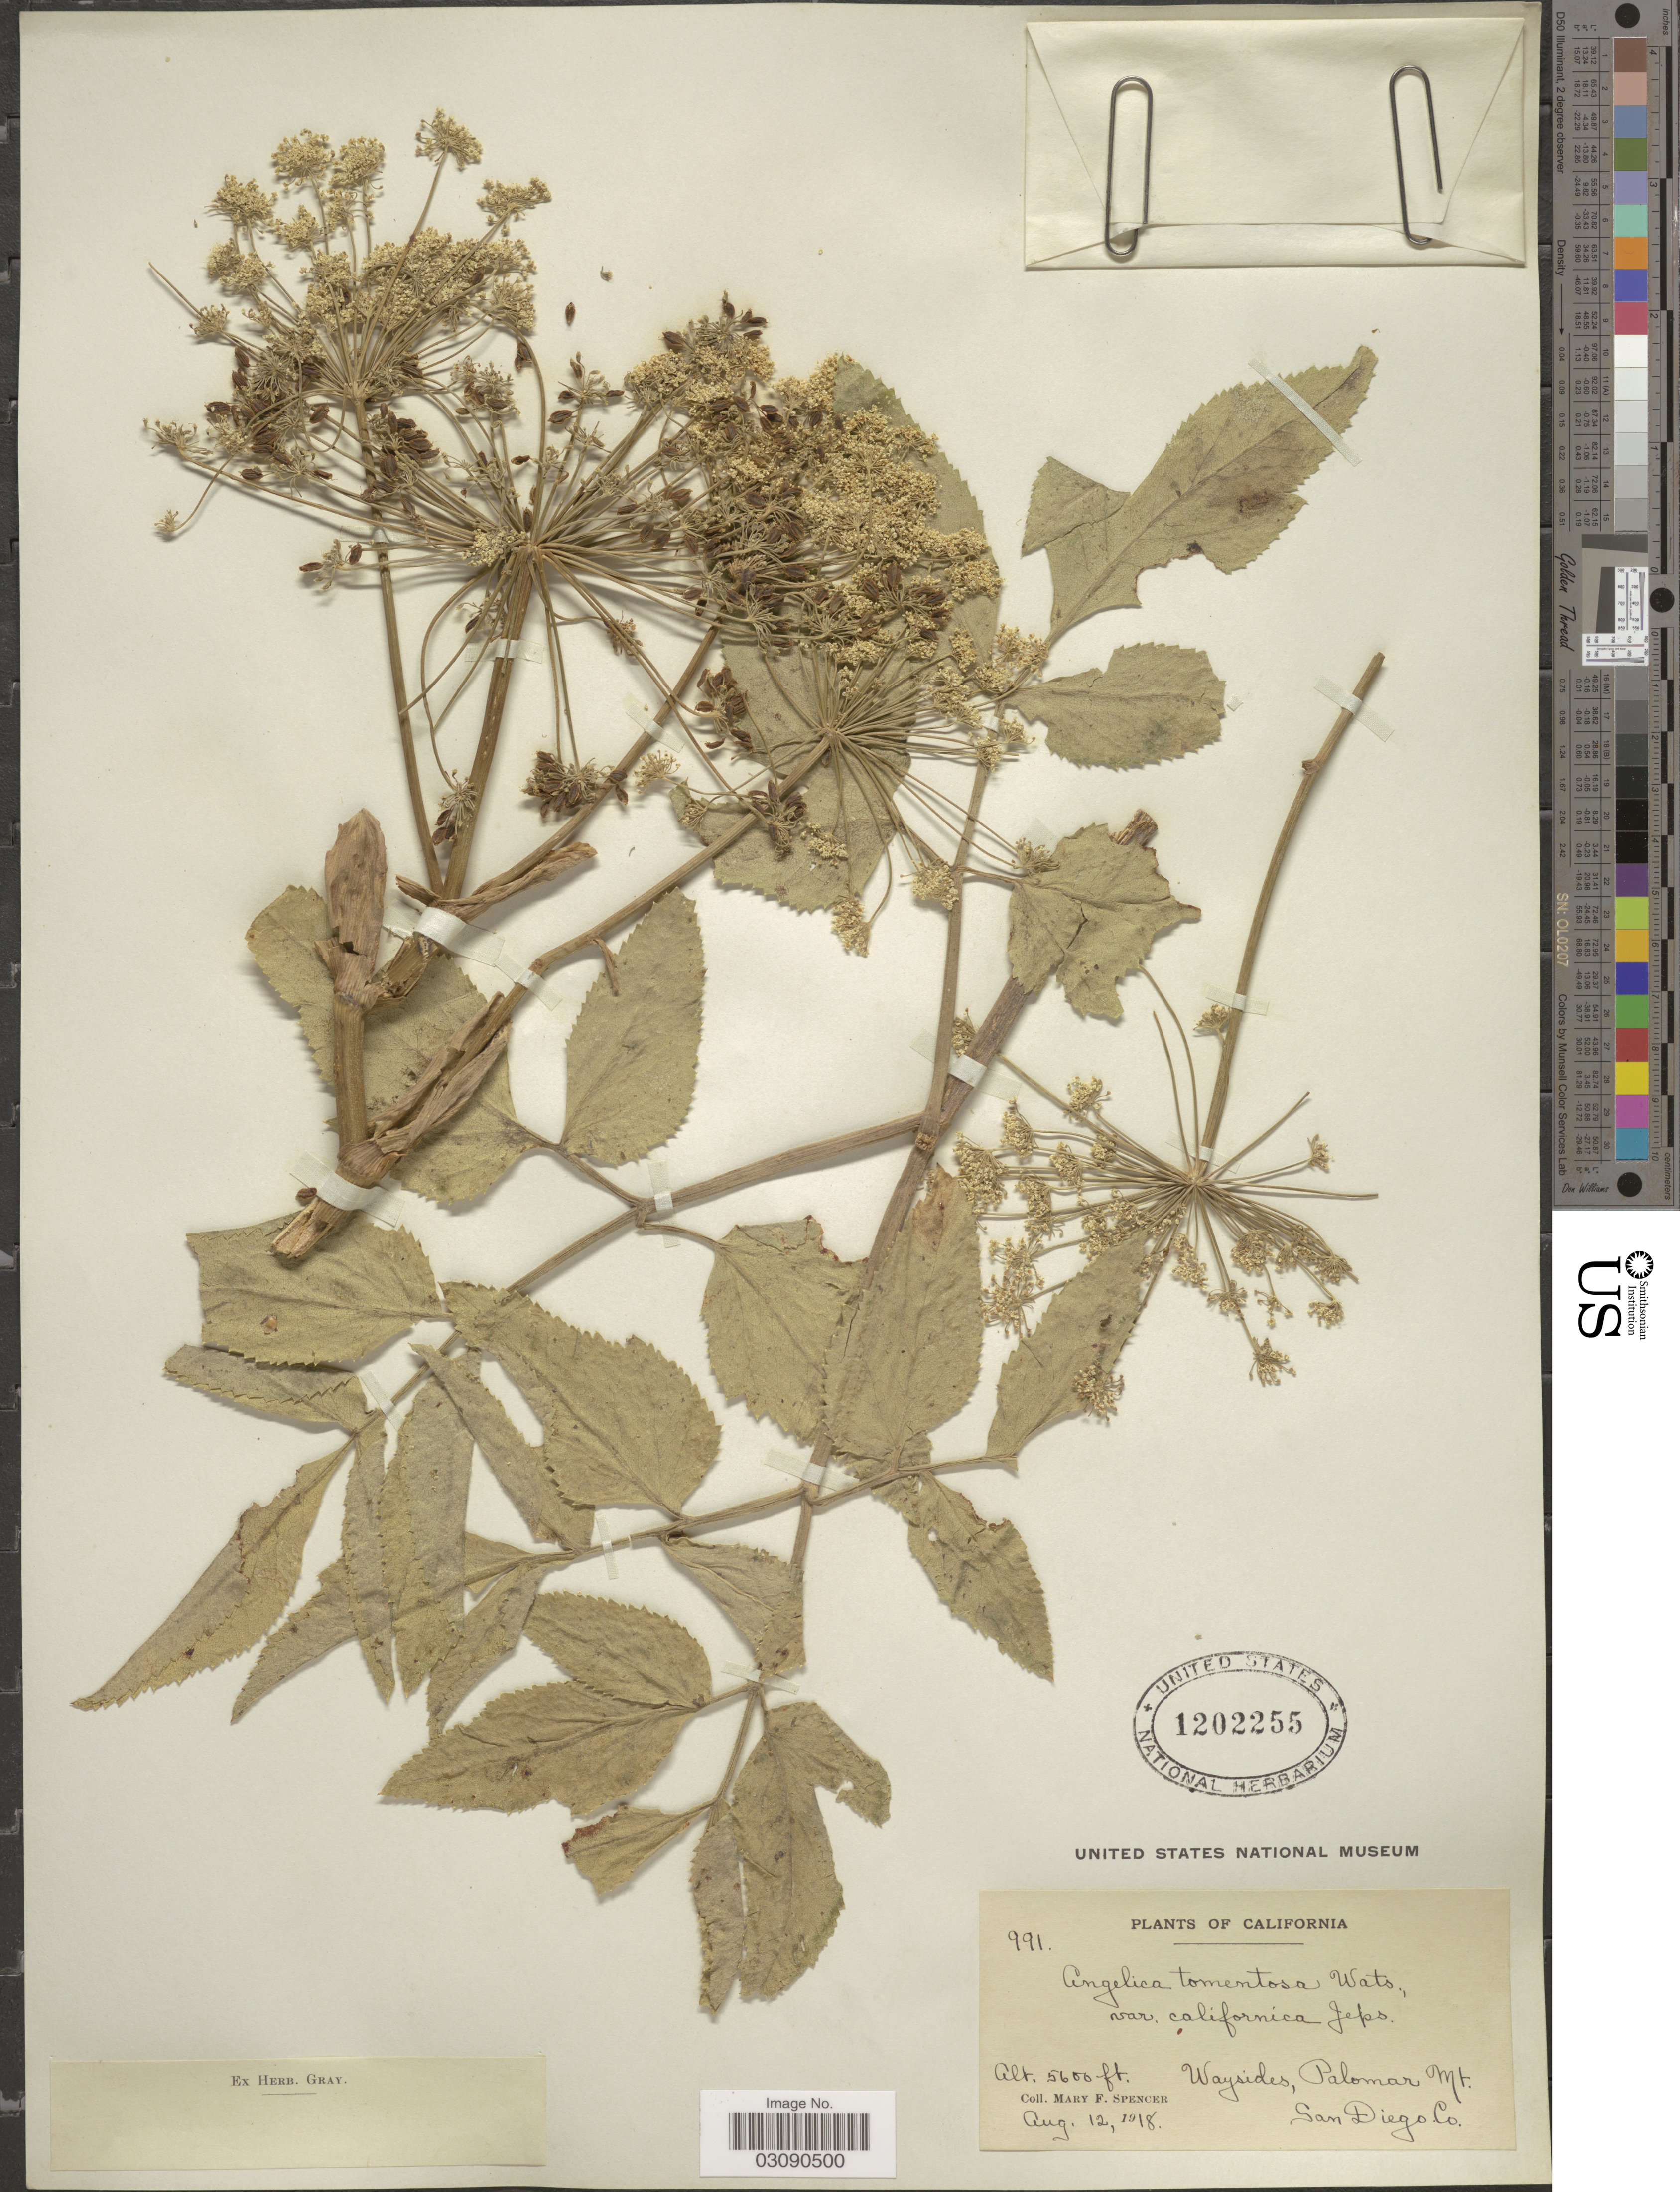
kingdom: Plantae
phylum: Tracheophyta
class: Magnoliopsida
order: Apiales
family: Apiaceae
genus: Angelica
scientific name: Angelica tomentosa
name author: S. Watson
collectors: M. Spencer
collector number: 991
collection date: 1918-08-12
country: United States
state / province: California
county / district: San Diego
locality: Waysides, Palomar Mt. San Diego Co.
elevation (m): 1707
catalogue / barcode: US 1202255